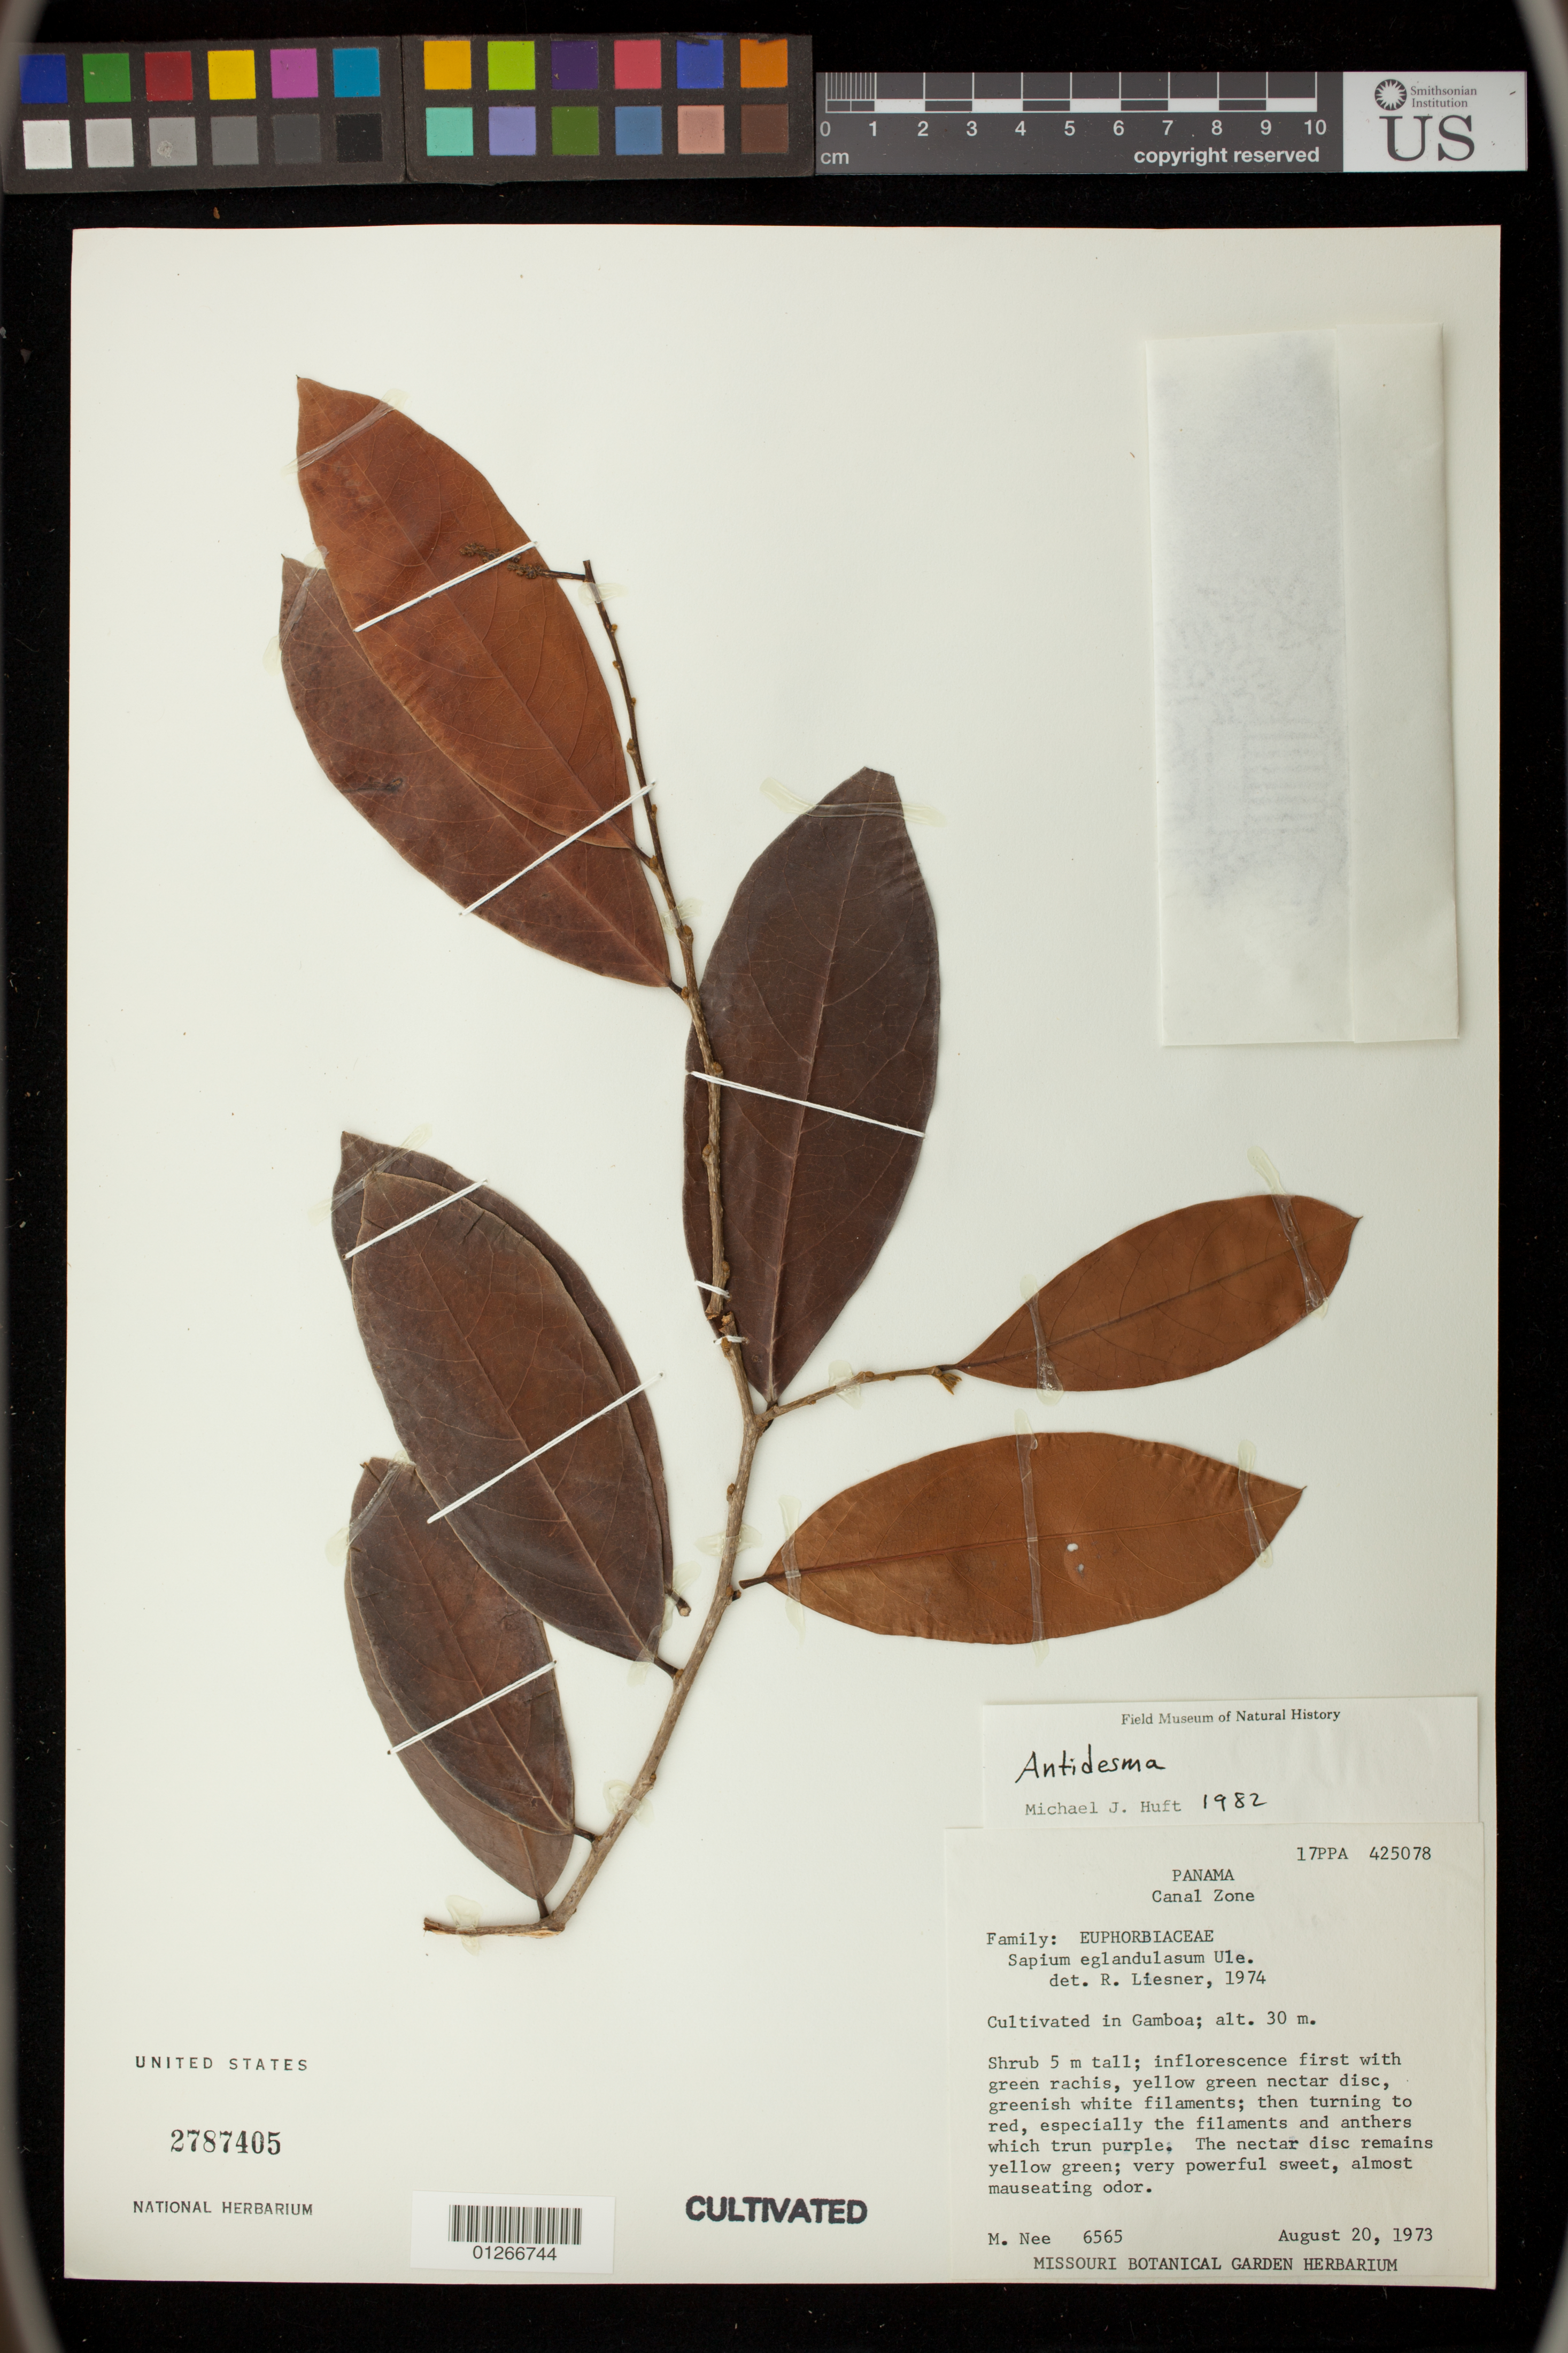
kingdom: Plantae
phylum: Tracheophyta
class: Magnoliopsida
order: Malpighiales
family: Phyllanthaceae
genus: Antidesma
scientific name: Antidesma bunius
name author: (L.) Spreng.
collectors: M. Nee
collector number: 6565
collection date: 1973-08-20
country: Panama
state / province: Colón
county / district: Canal Zone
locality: Canal Zone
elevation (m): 30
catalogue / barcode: US 2787405